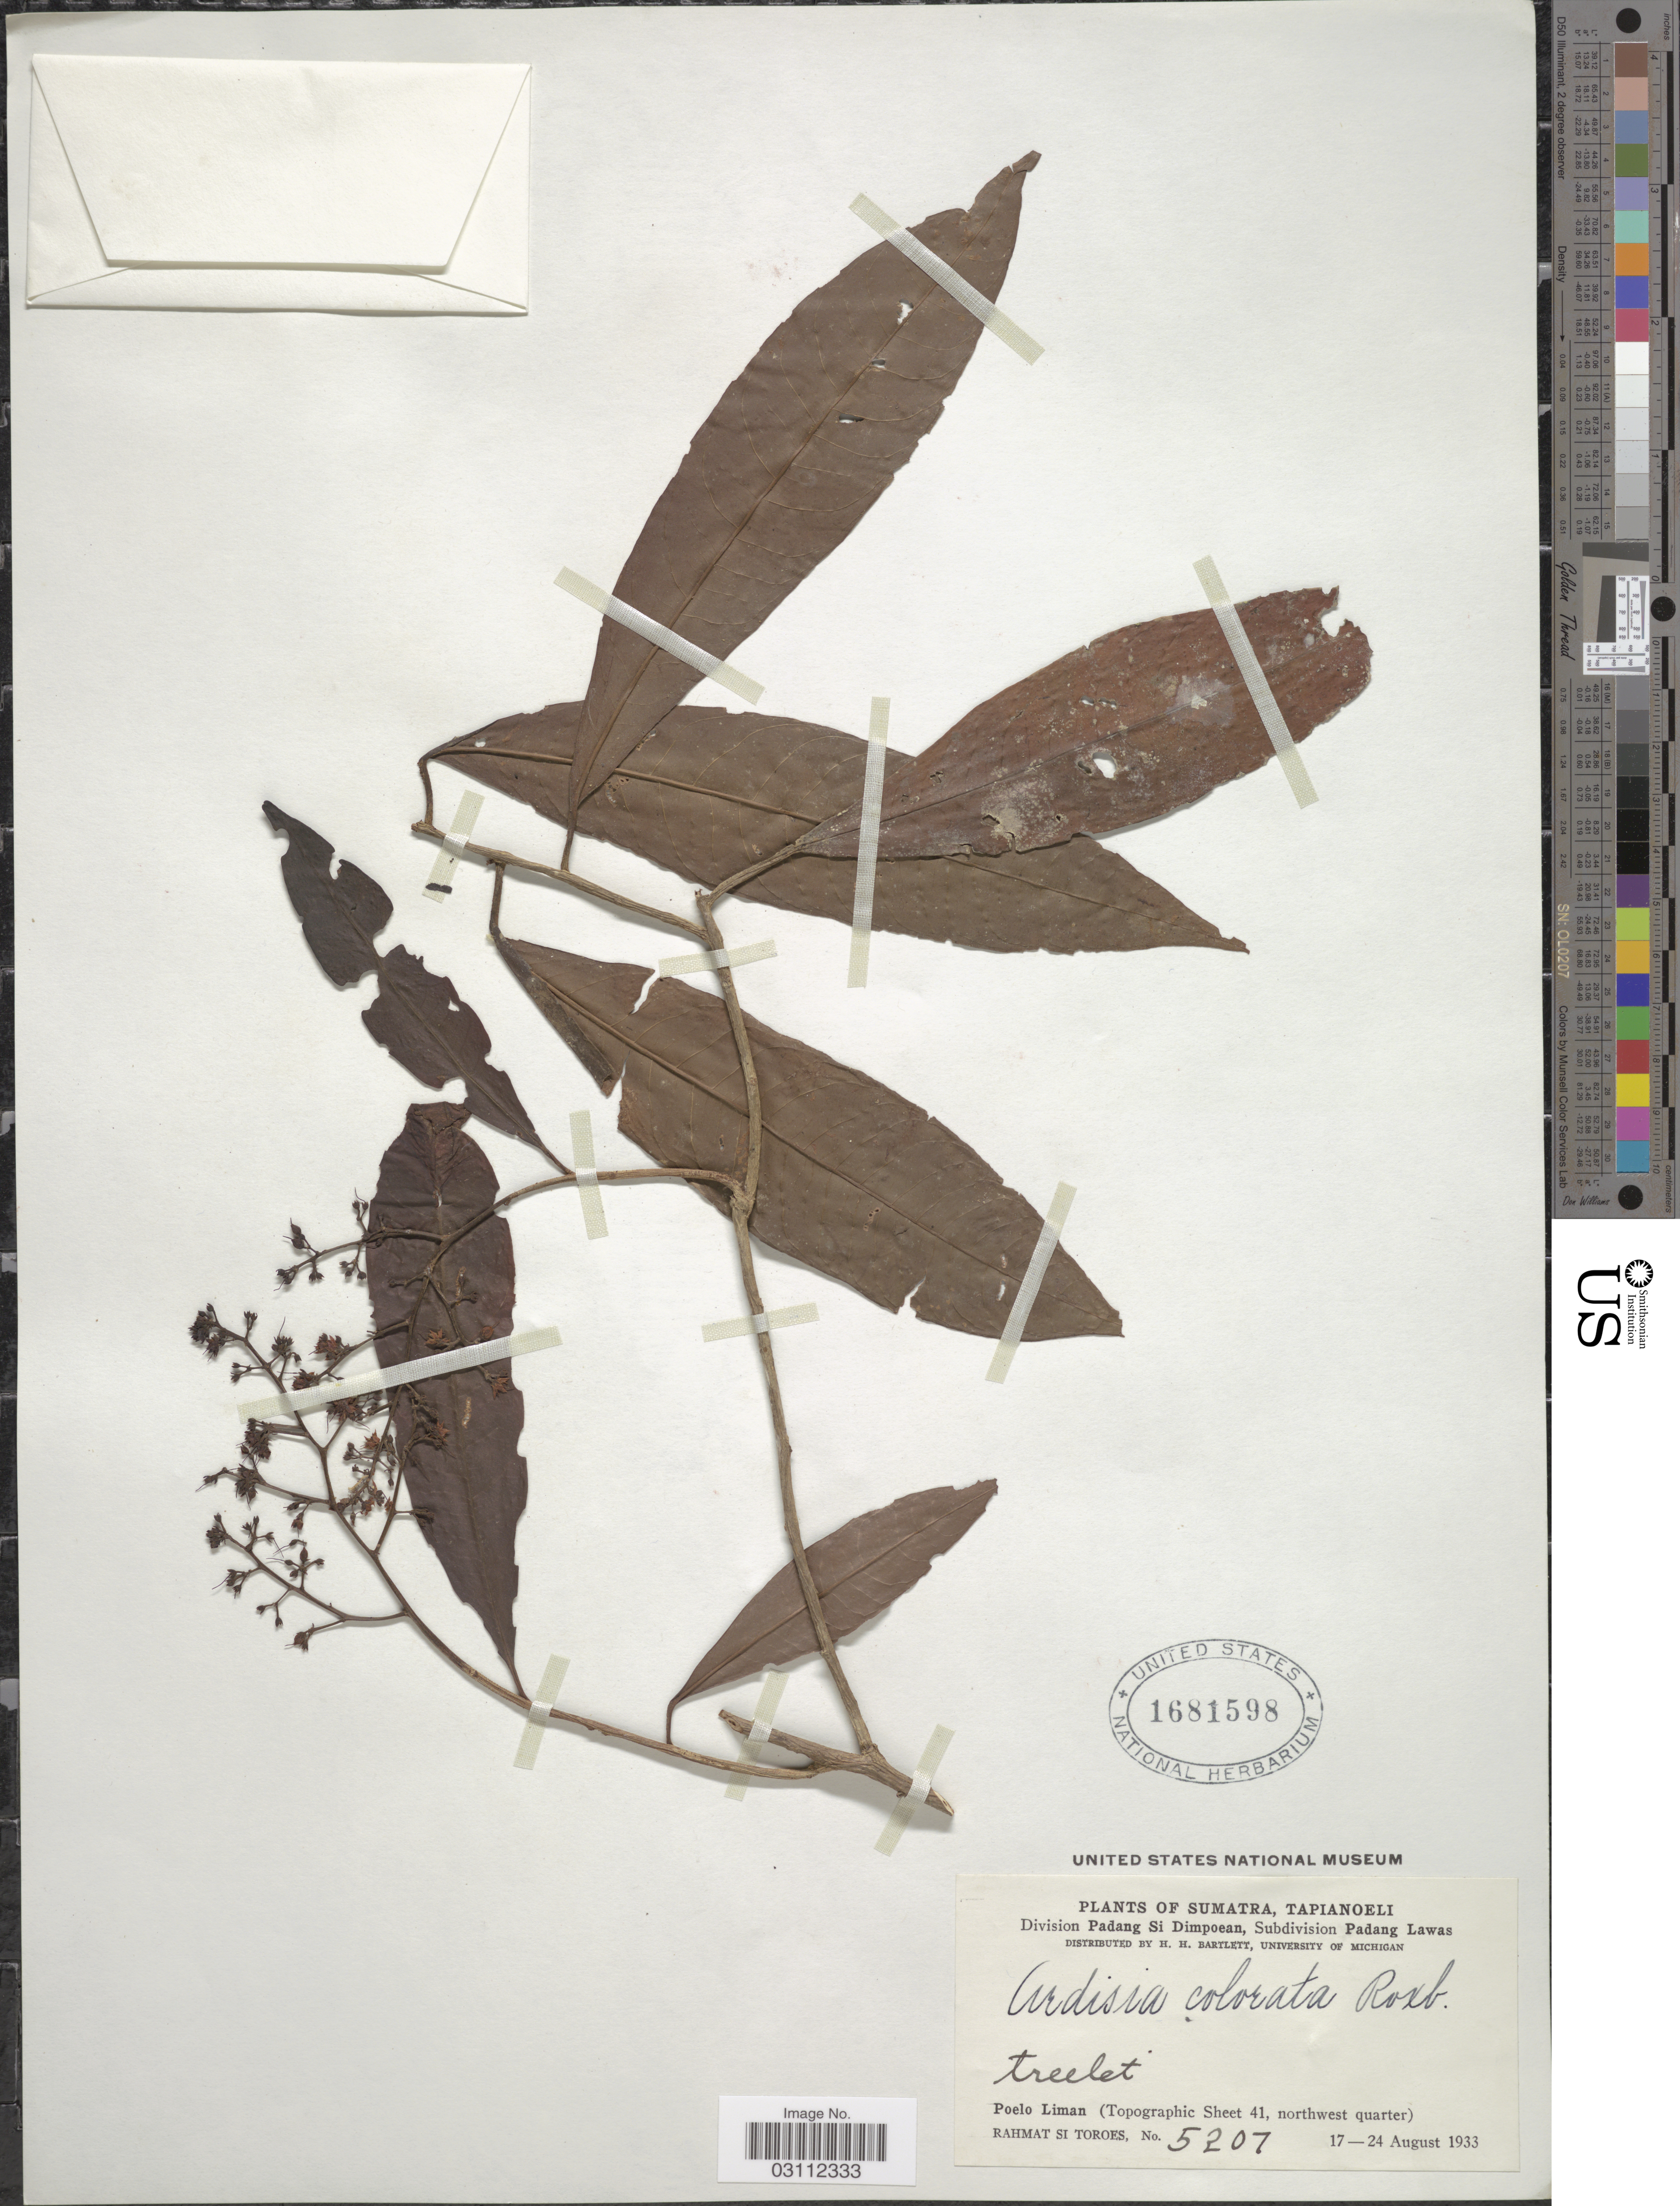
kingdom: Plantae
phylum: Tracheophyta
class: Magnoliopsida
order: Ericales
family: Primulaceae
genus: Ardisia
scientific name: Ardisia colorata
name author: Roxb.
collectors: Rahmat Si Boeea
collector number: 5207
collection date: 1933-08-17/1933-08-24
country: Indonesia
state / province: Sumatra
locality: Tapianoeli. Division Padang Si Dimpoean, Subdivision Padang Lawas. Poelo Liman (Topographic Sheet 41, northwest quarter).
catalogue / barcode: US 1681598